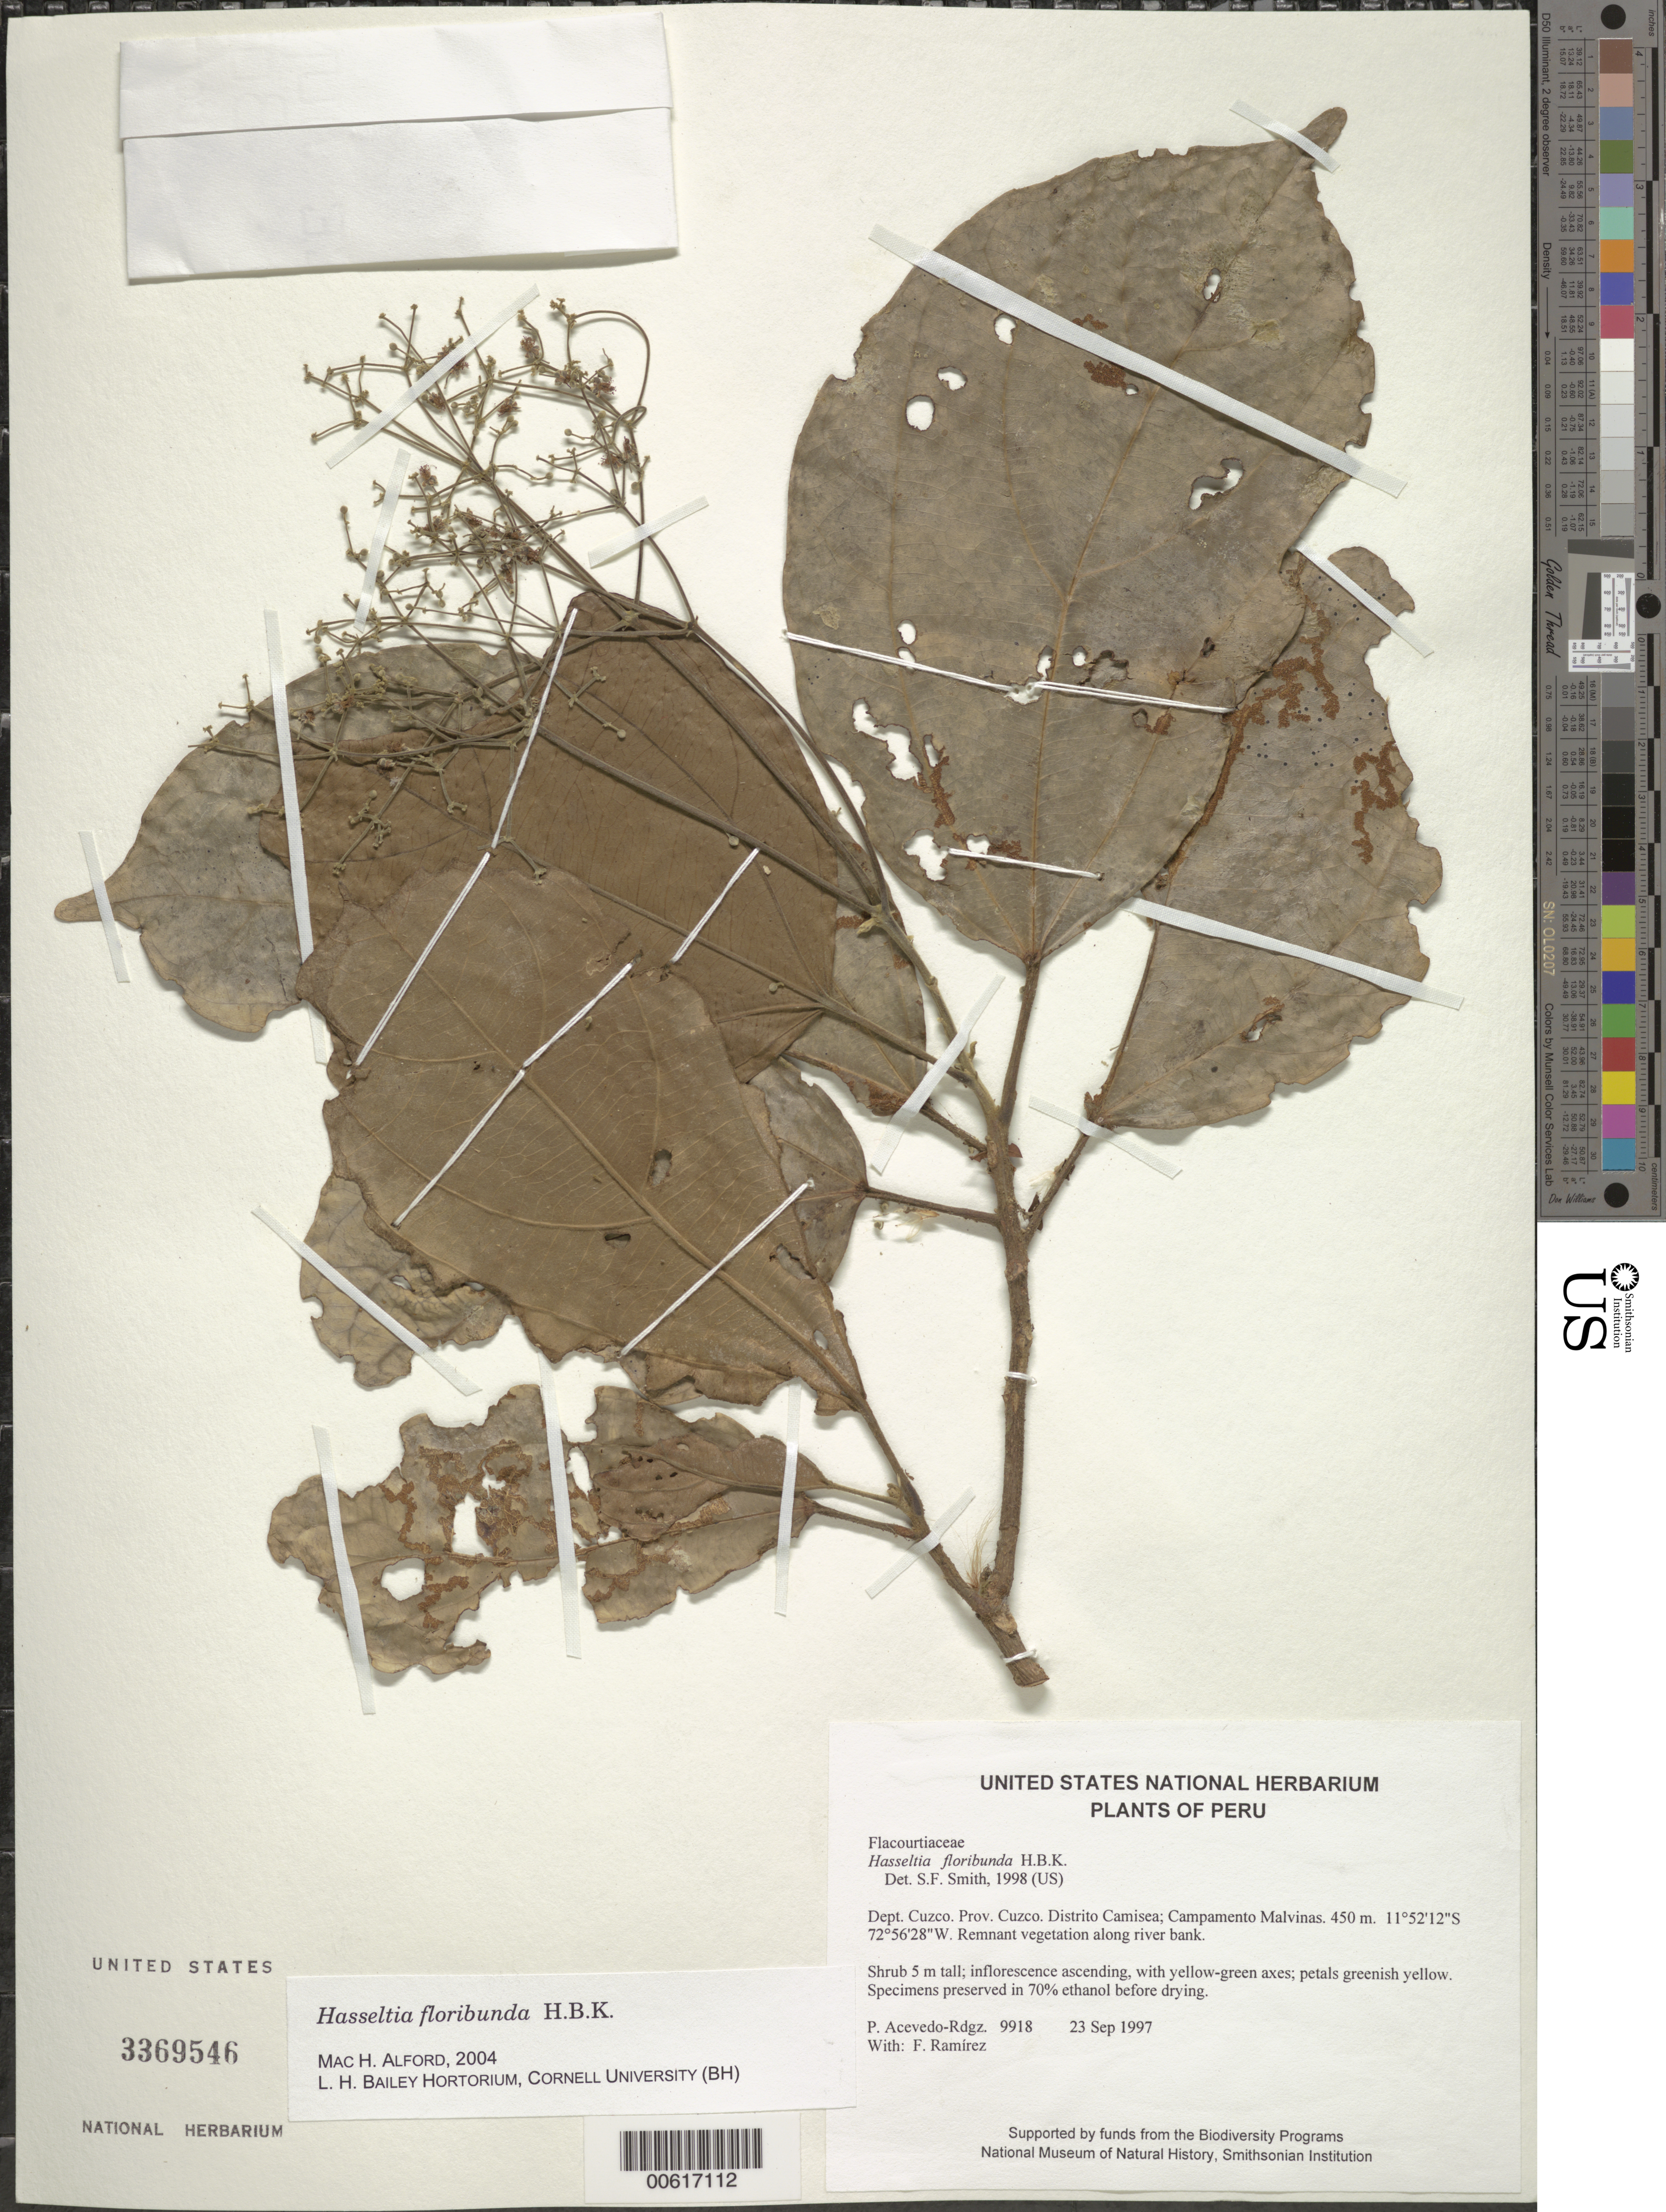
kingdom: Plantae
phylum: Tracheophyta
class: Magnoliopsida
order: Malpighiales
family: Salicaceae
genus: Hasseltia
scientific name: Hasseltia floribunda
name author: Kunth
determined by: Smith, Stephen F., (US), NMNH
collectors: P. Acevedo-Rodr. & F. Ramirez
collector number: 9918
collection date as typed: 23 Sep 1997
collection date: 1997-09-23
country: Peru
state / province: Cusco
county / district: Cusco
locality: Distrito Camisea; Campamento Malvinas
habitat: Remnant vegetation along river bank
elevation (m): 450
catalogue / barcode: US 3369546